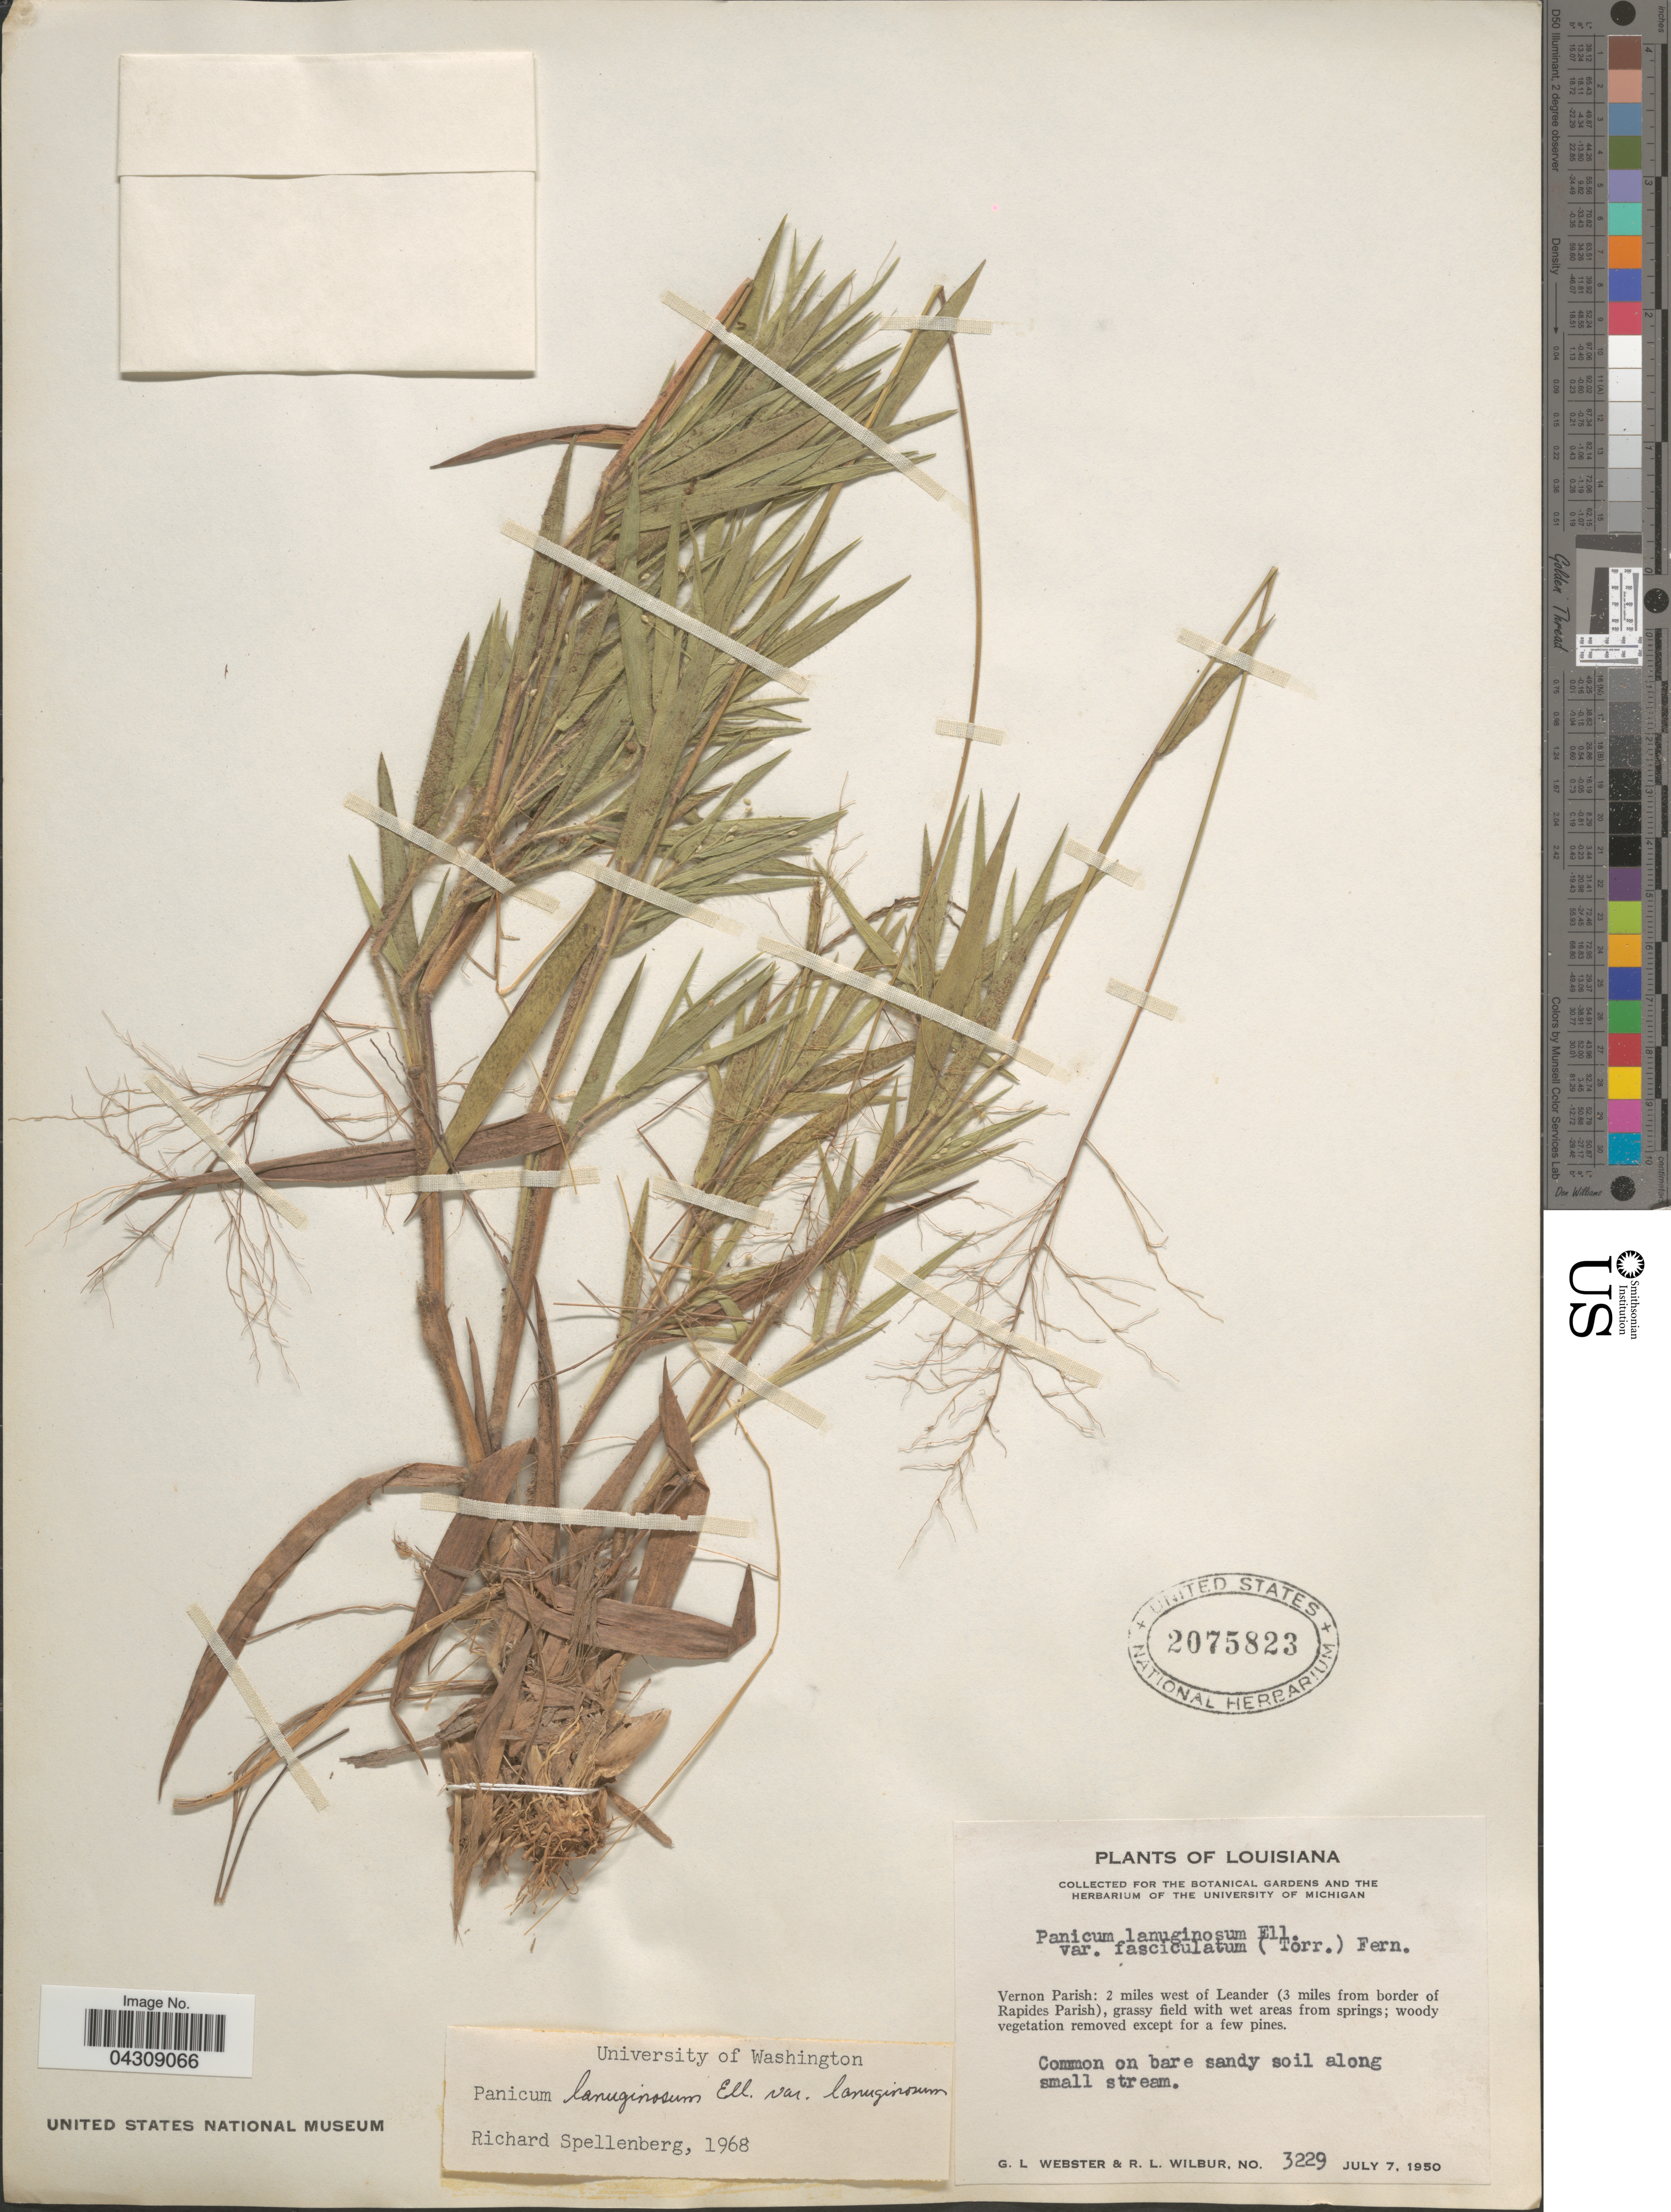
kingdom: Plantae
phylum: Tracheophyta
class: Liliopsida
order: Poales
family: Poaceae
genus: Dichanthelium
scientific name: Dichanthelium acuminatum var. acuminatum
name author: (Sw.) Gould & C.A. Clark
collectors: G. L. Webster & R. L. Wilbur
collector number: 3229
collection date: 1950-07-07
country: United States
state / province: Louisiana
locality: Vernon Parish: 2 miles west of Leander (3 miles from border of Rapides Parish). Along small stream.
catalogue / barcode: US 2075823